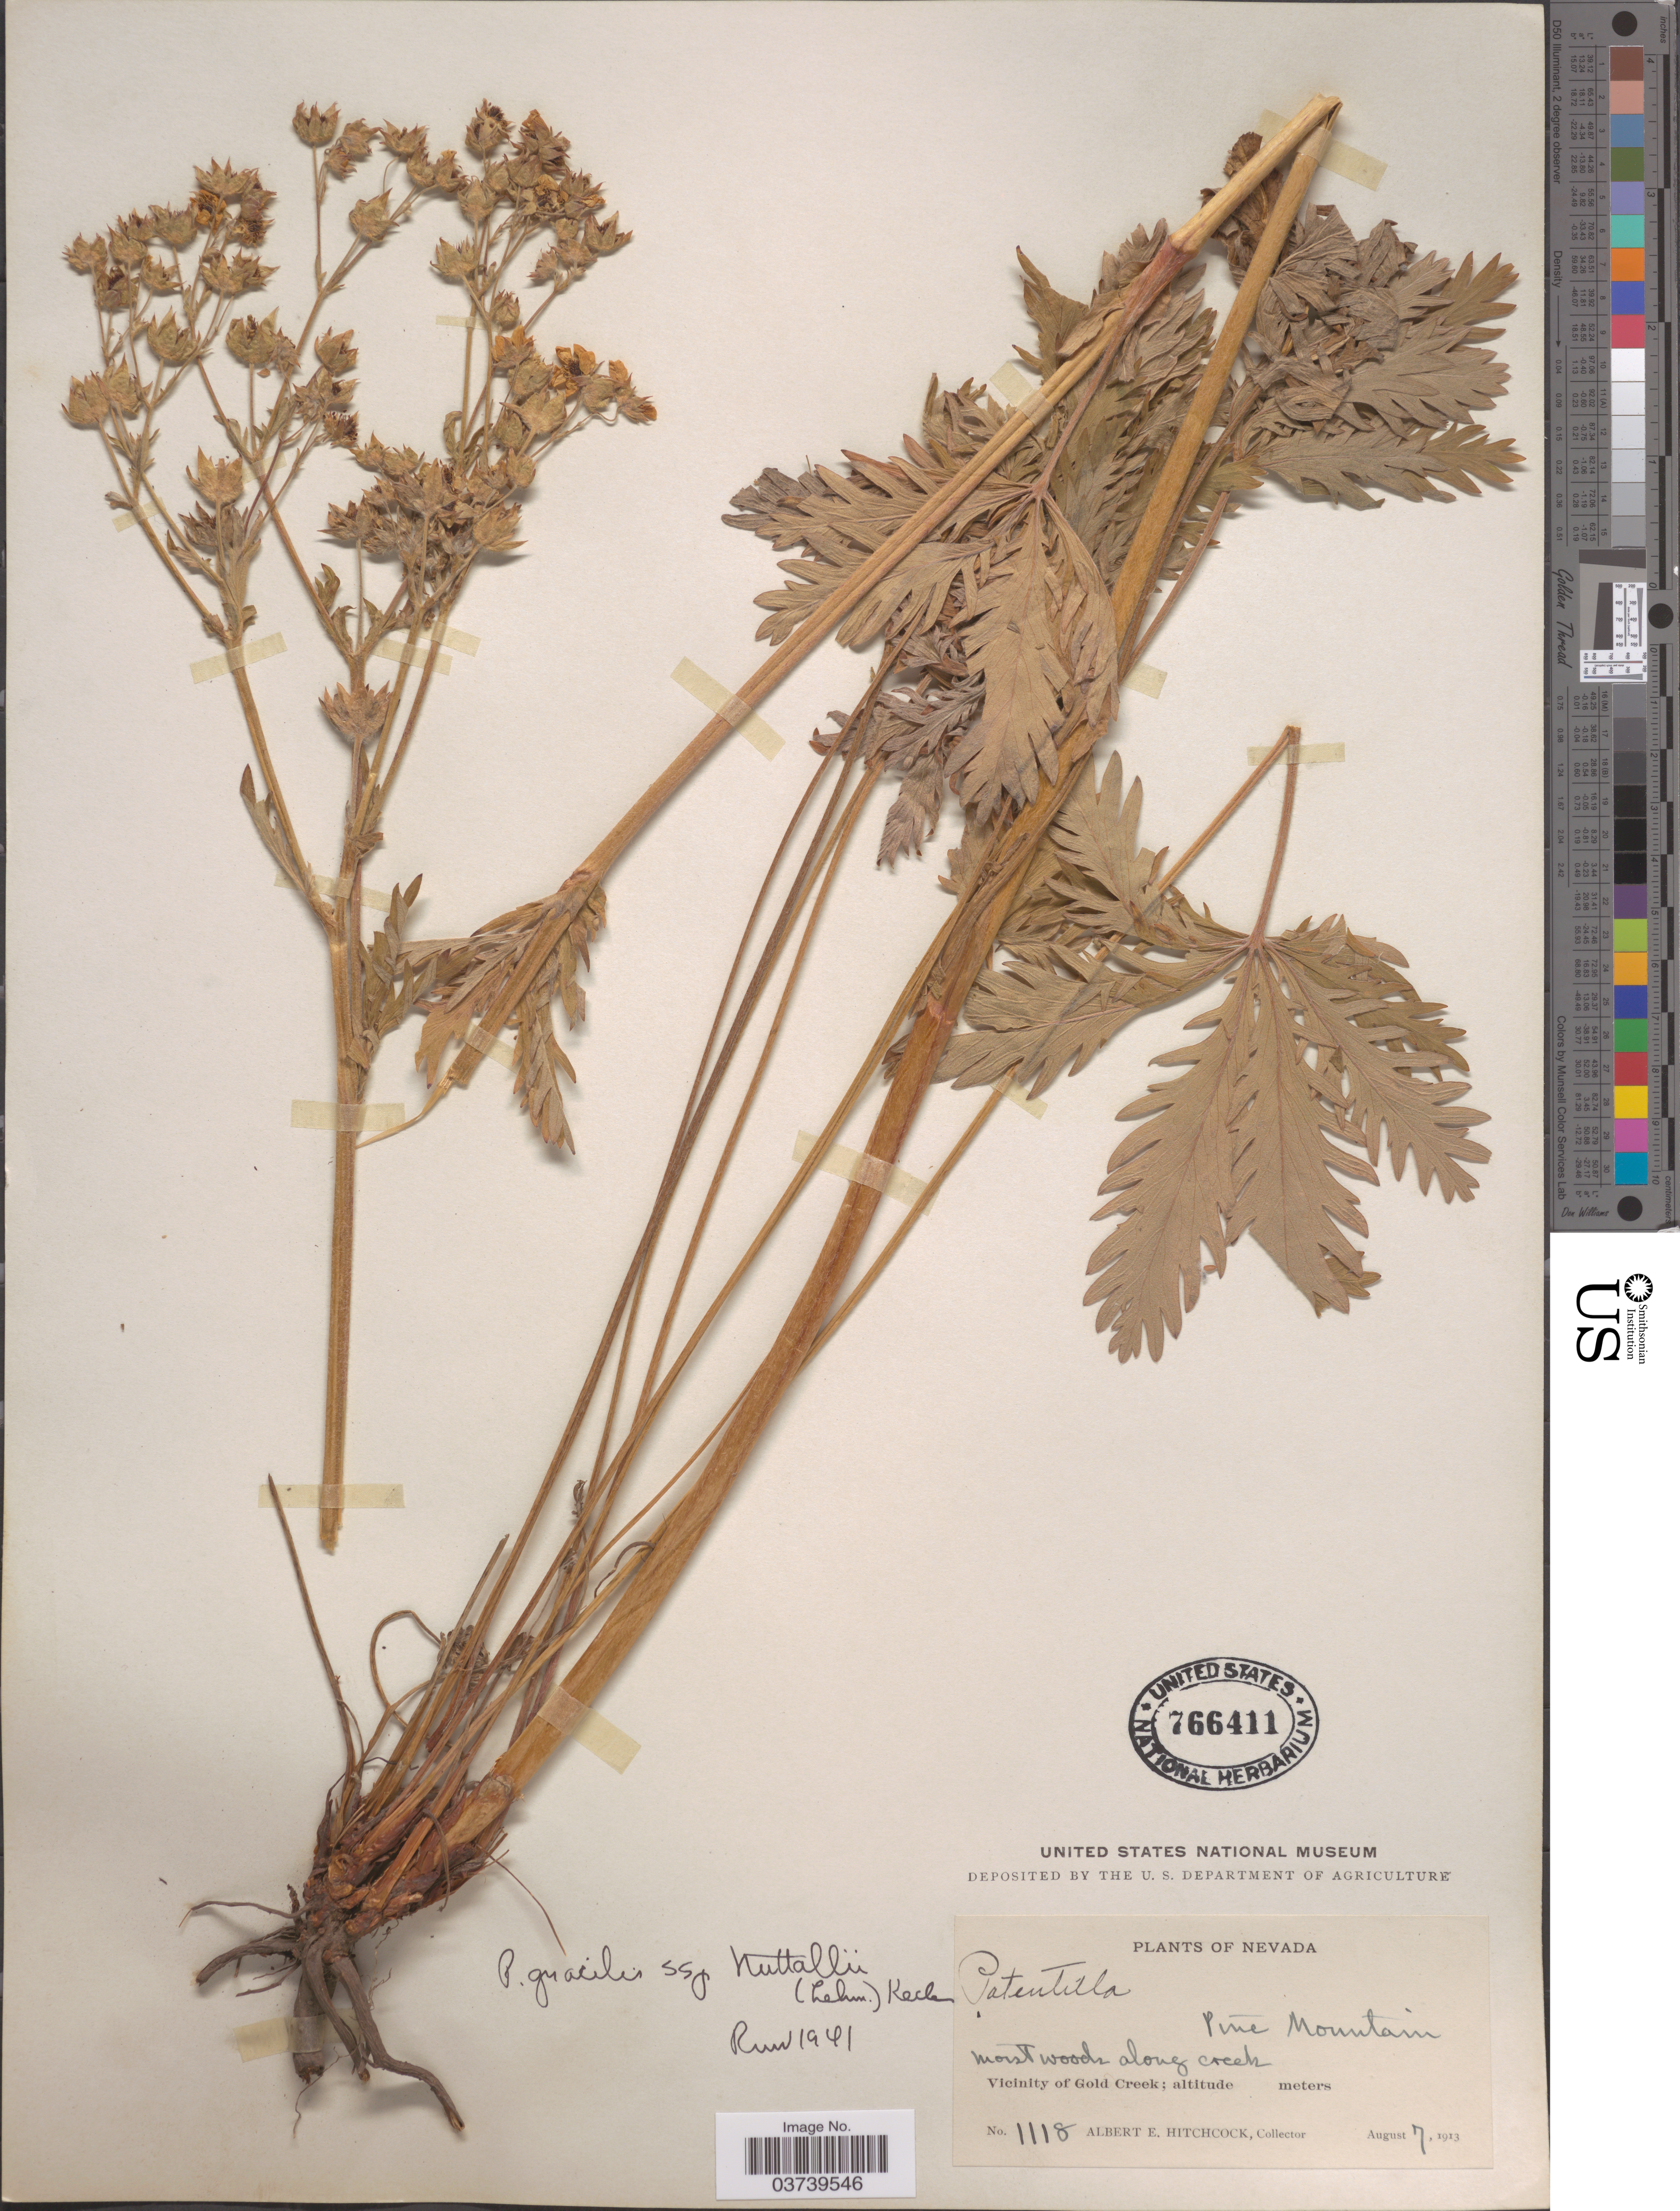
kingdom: Plantae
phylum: Tracheophyta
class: Magnoliopsida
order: Rosales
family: Rosaceae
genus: Potentilla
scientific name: Potentilla gracilis var. fastigiata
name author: (Nutt.) S. Watson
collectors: A. Hitchcock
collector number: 1118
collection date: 1913-08-07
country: United States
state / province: Nevada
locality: Pine Mountain. Vicinity of Gold Creek.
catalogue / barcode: US 766411